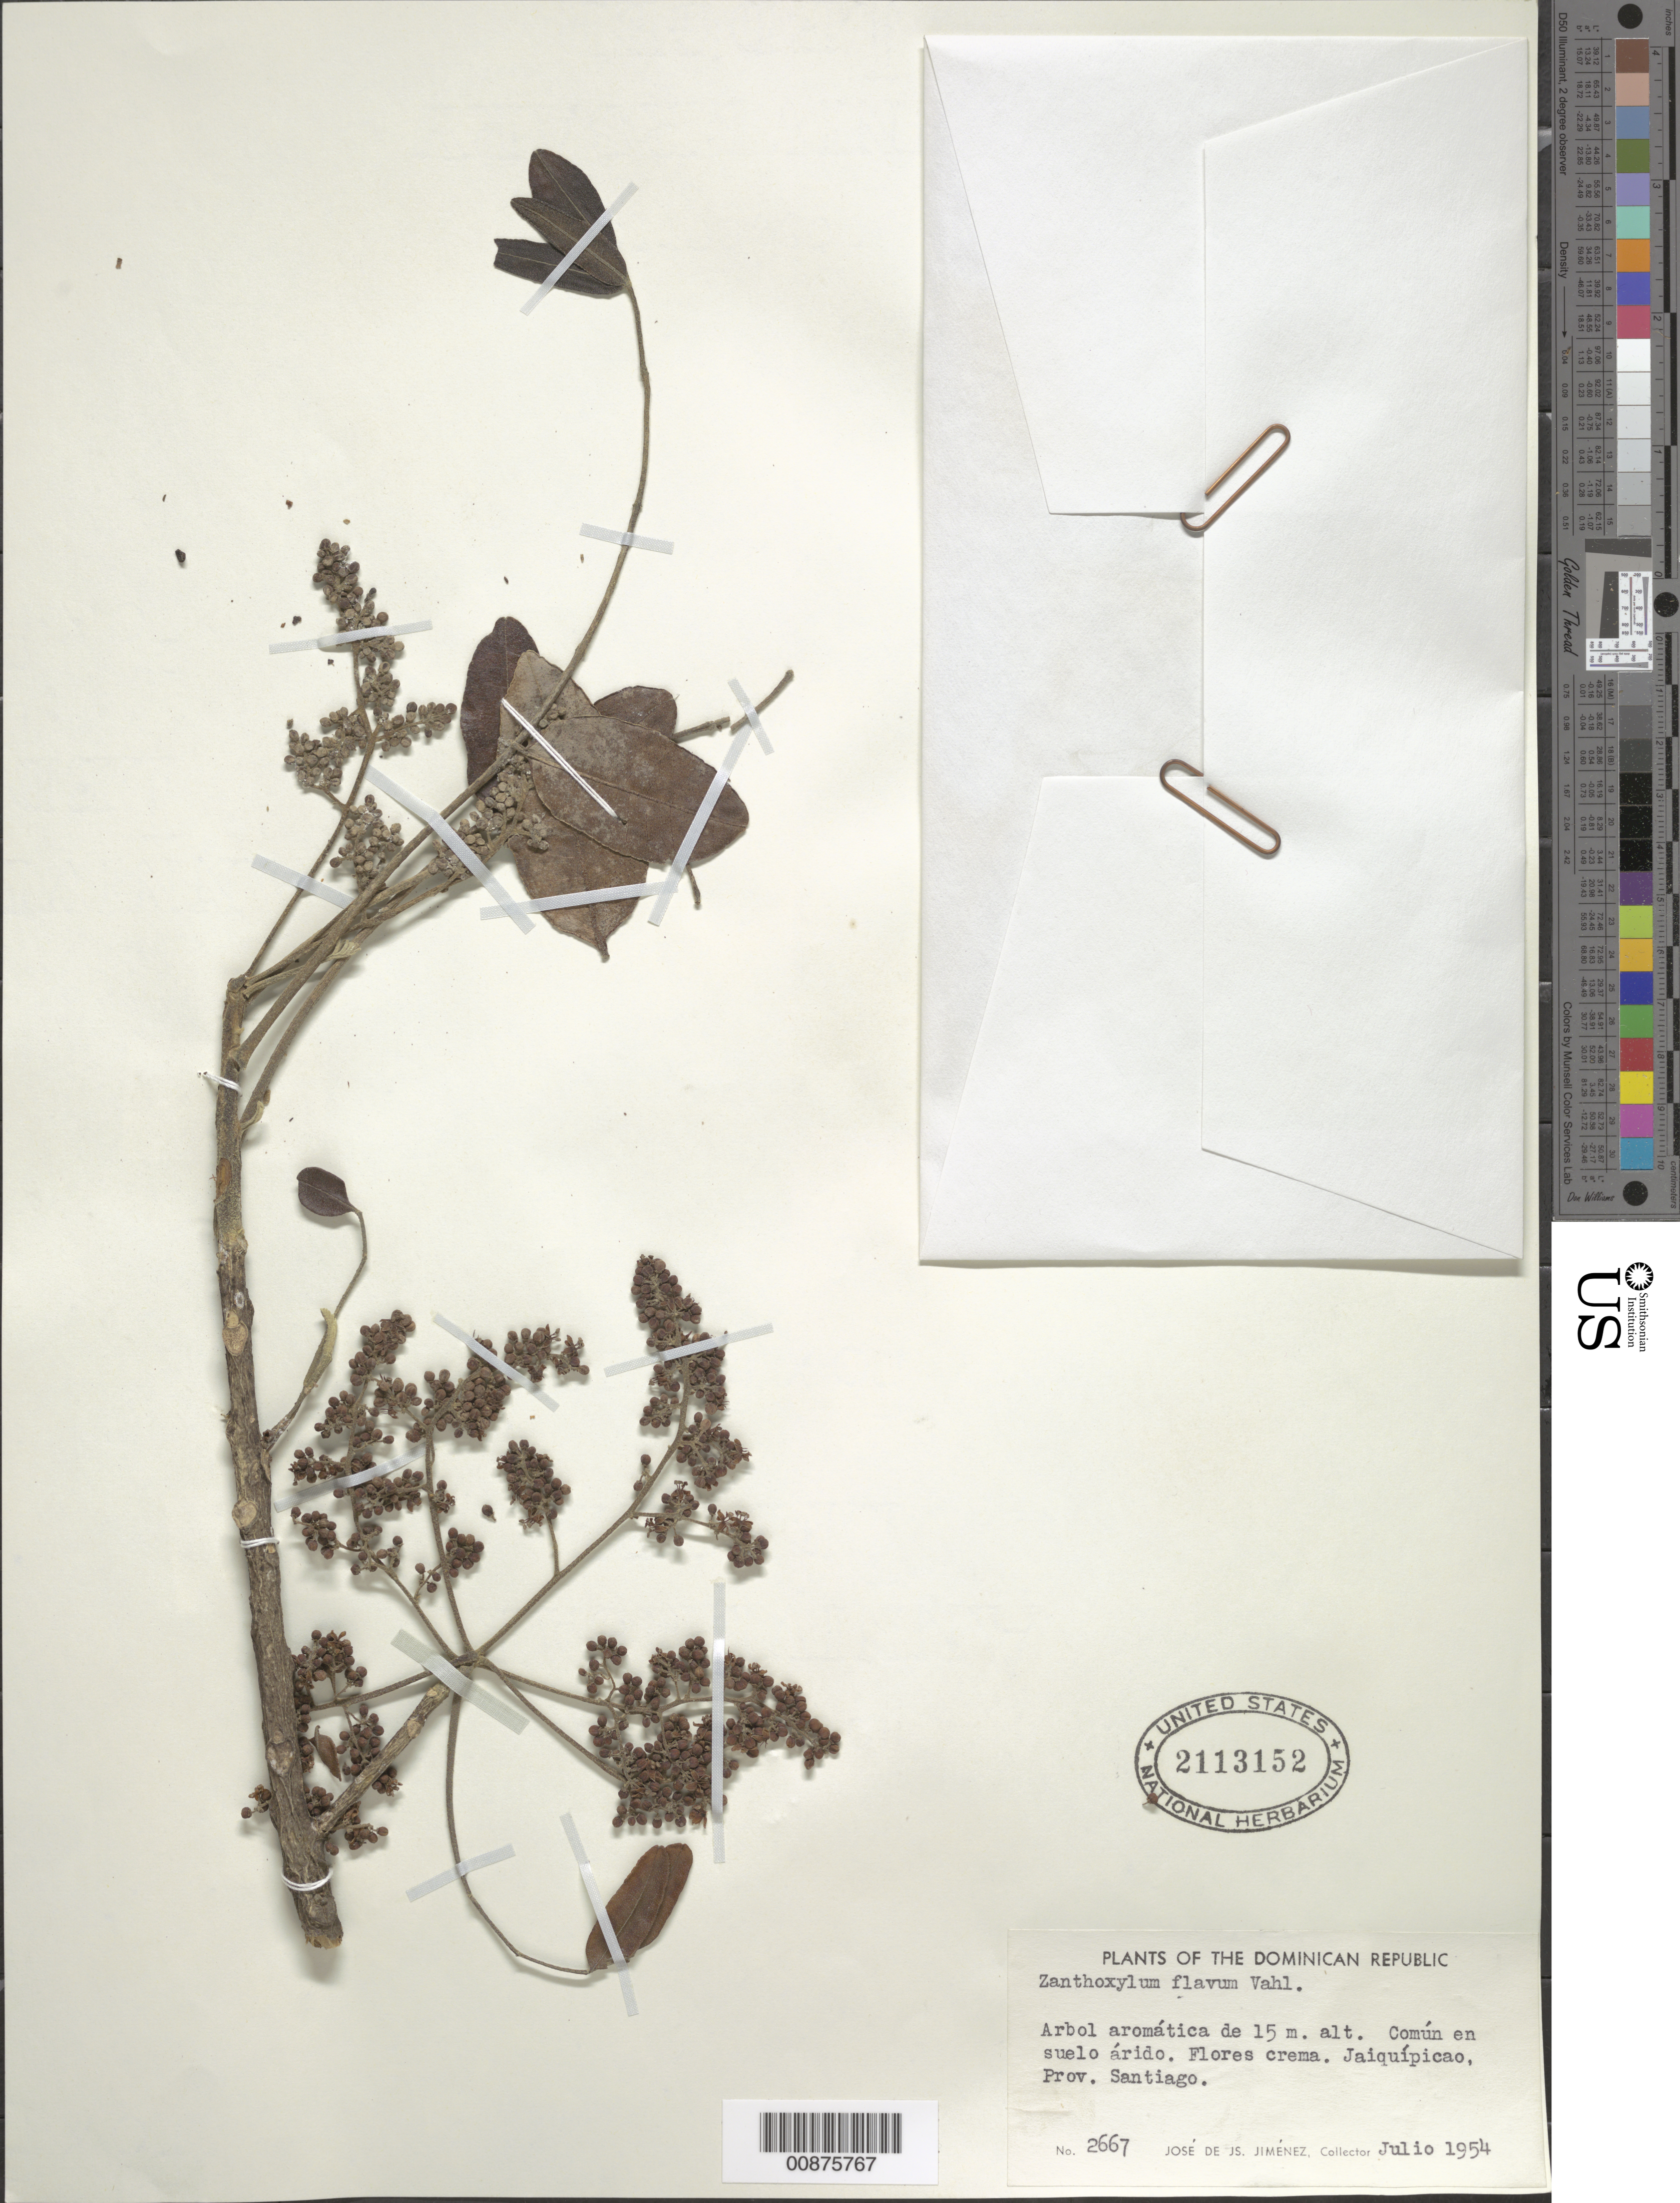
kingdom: Plantae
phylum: Tracheophyta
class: Magnoliopsida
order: Sapindales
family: Rutaceae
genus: Zanthoxylum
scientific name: Zanthoxylum flavum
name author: Vahl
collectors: J. J. Jiménez Almonte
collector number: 2667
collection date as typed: Jul 1954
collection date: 1954-07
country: Dominican Republic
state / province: Santiago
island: Hispaniola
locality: Jaiquí Picado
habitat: Suelo árido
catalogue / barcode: US 2113152